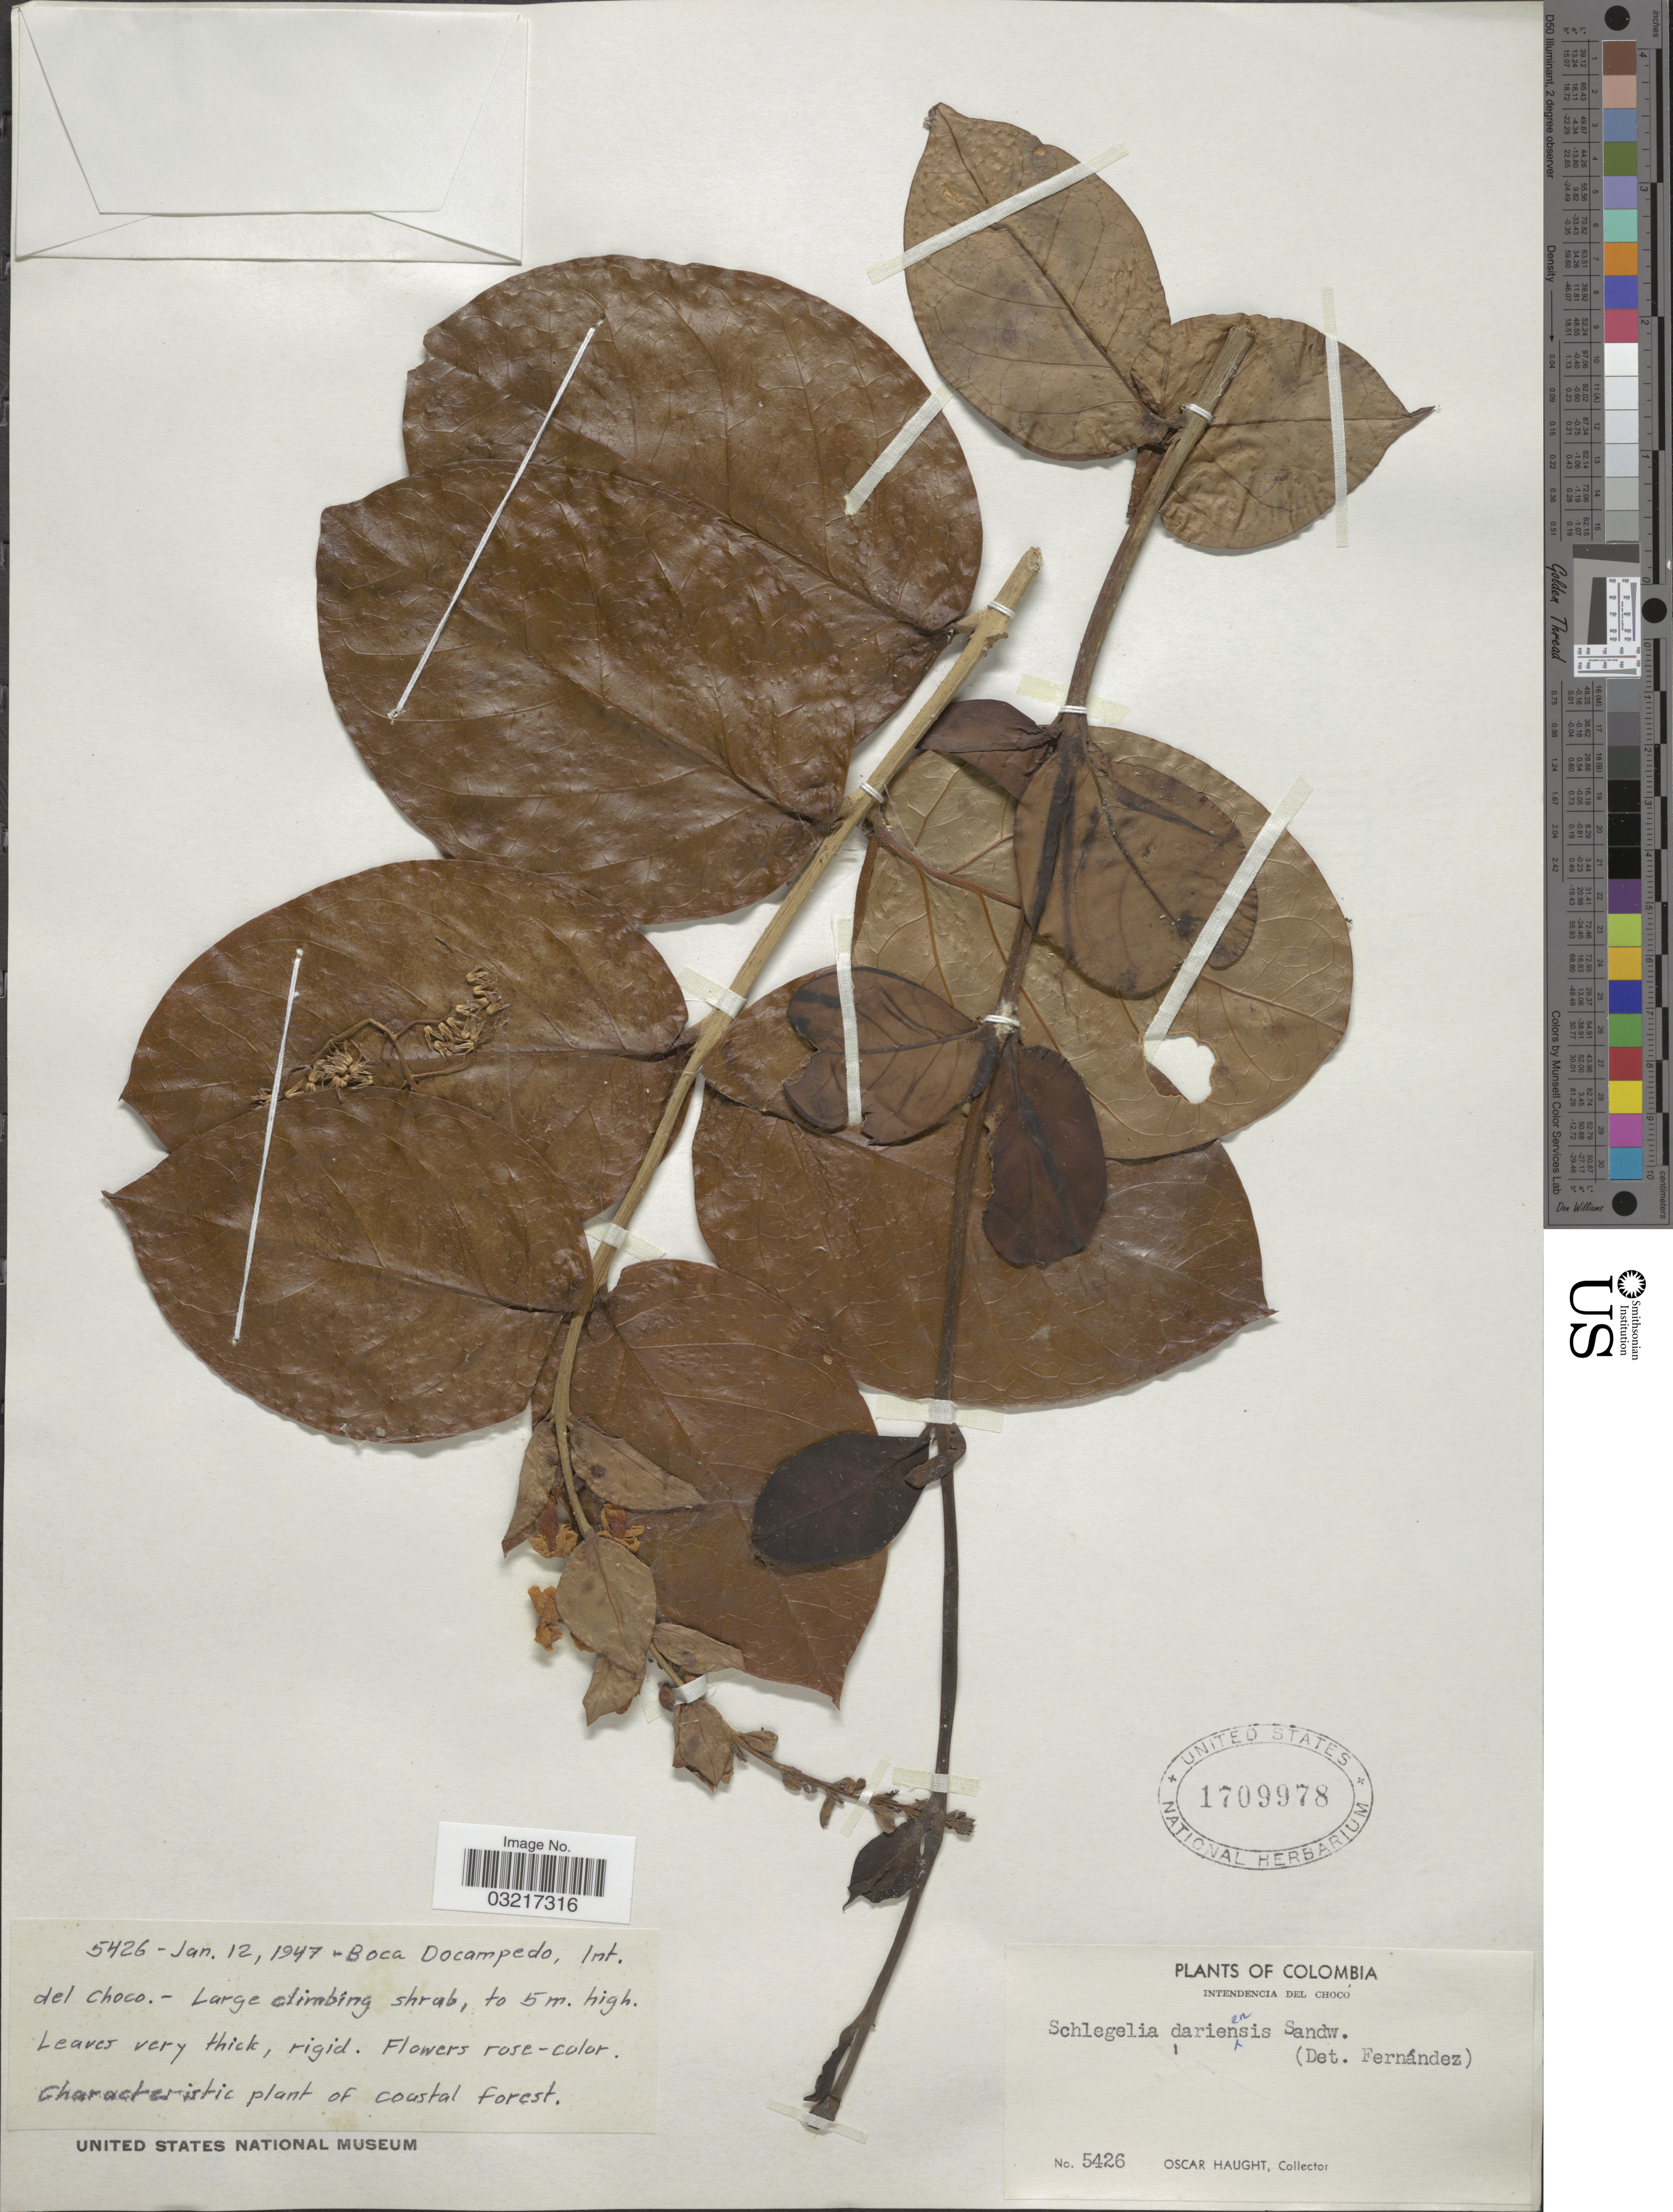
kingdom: Plantae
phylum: Tracheophyta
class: Magnoliopsida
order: Lamiales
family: Schlegeliaceae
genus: Schlegelia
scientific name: Schlegelia darienensis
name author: Sandwith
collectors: O. L. Haught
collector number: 5426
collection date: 1947-01-12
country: Colombia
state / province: Chocó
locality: Boca Docampedo, Int. del Choco.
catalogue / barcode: US 1709978